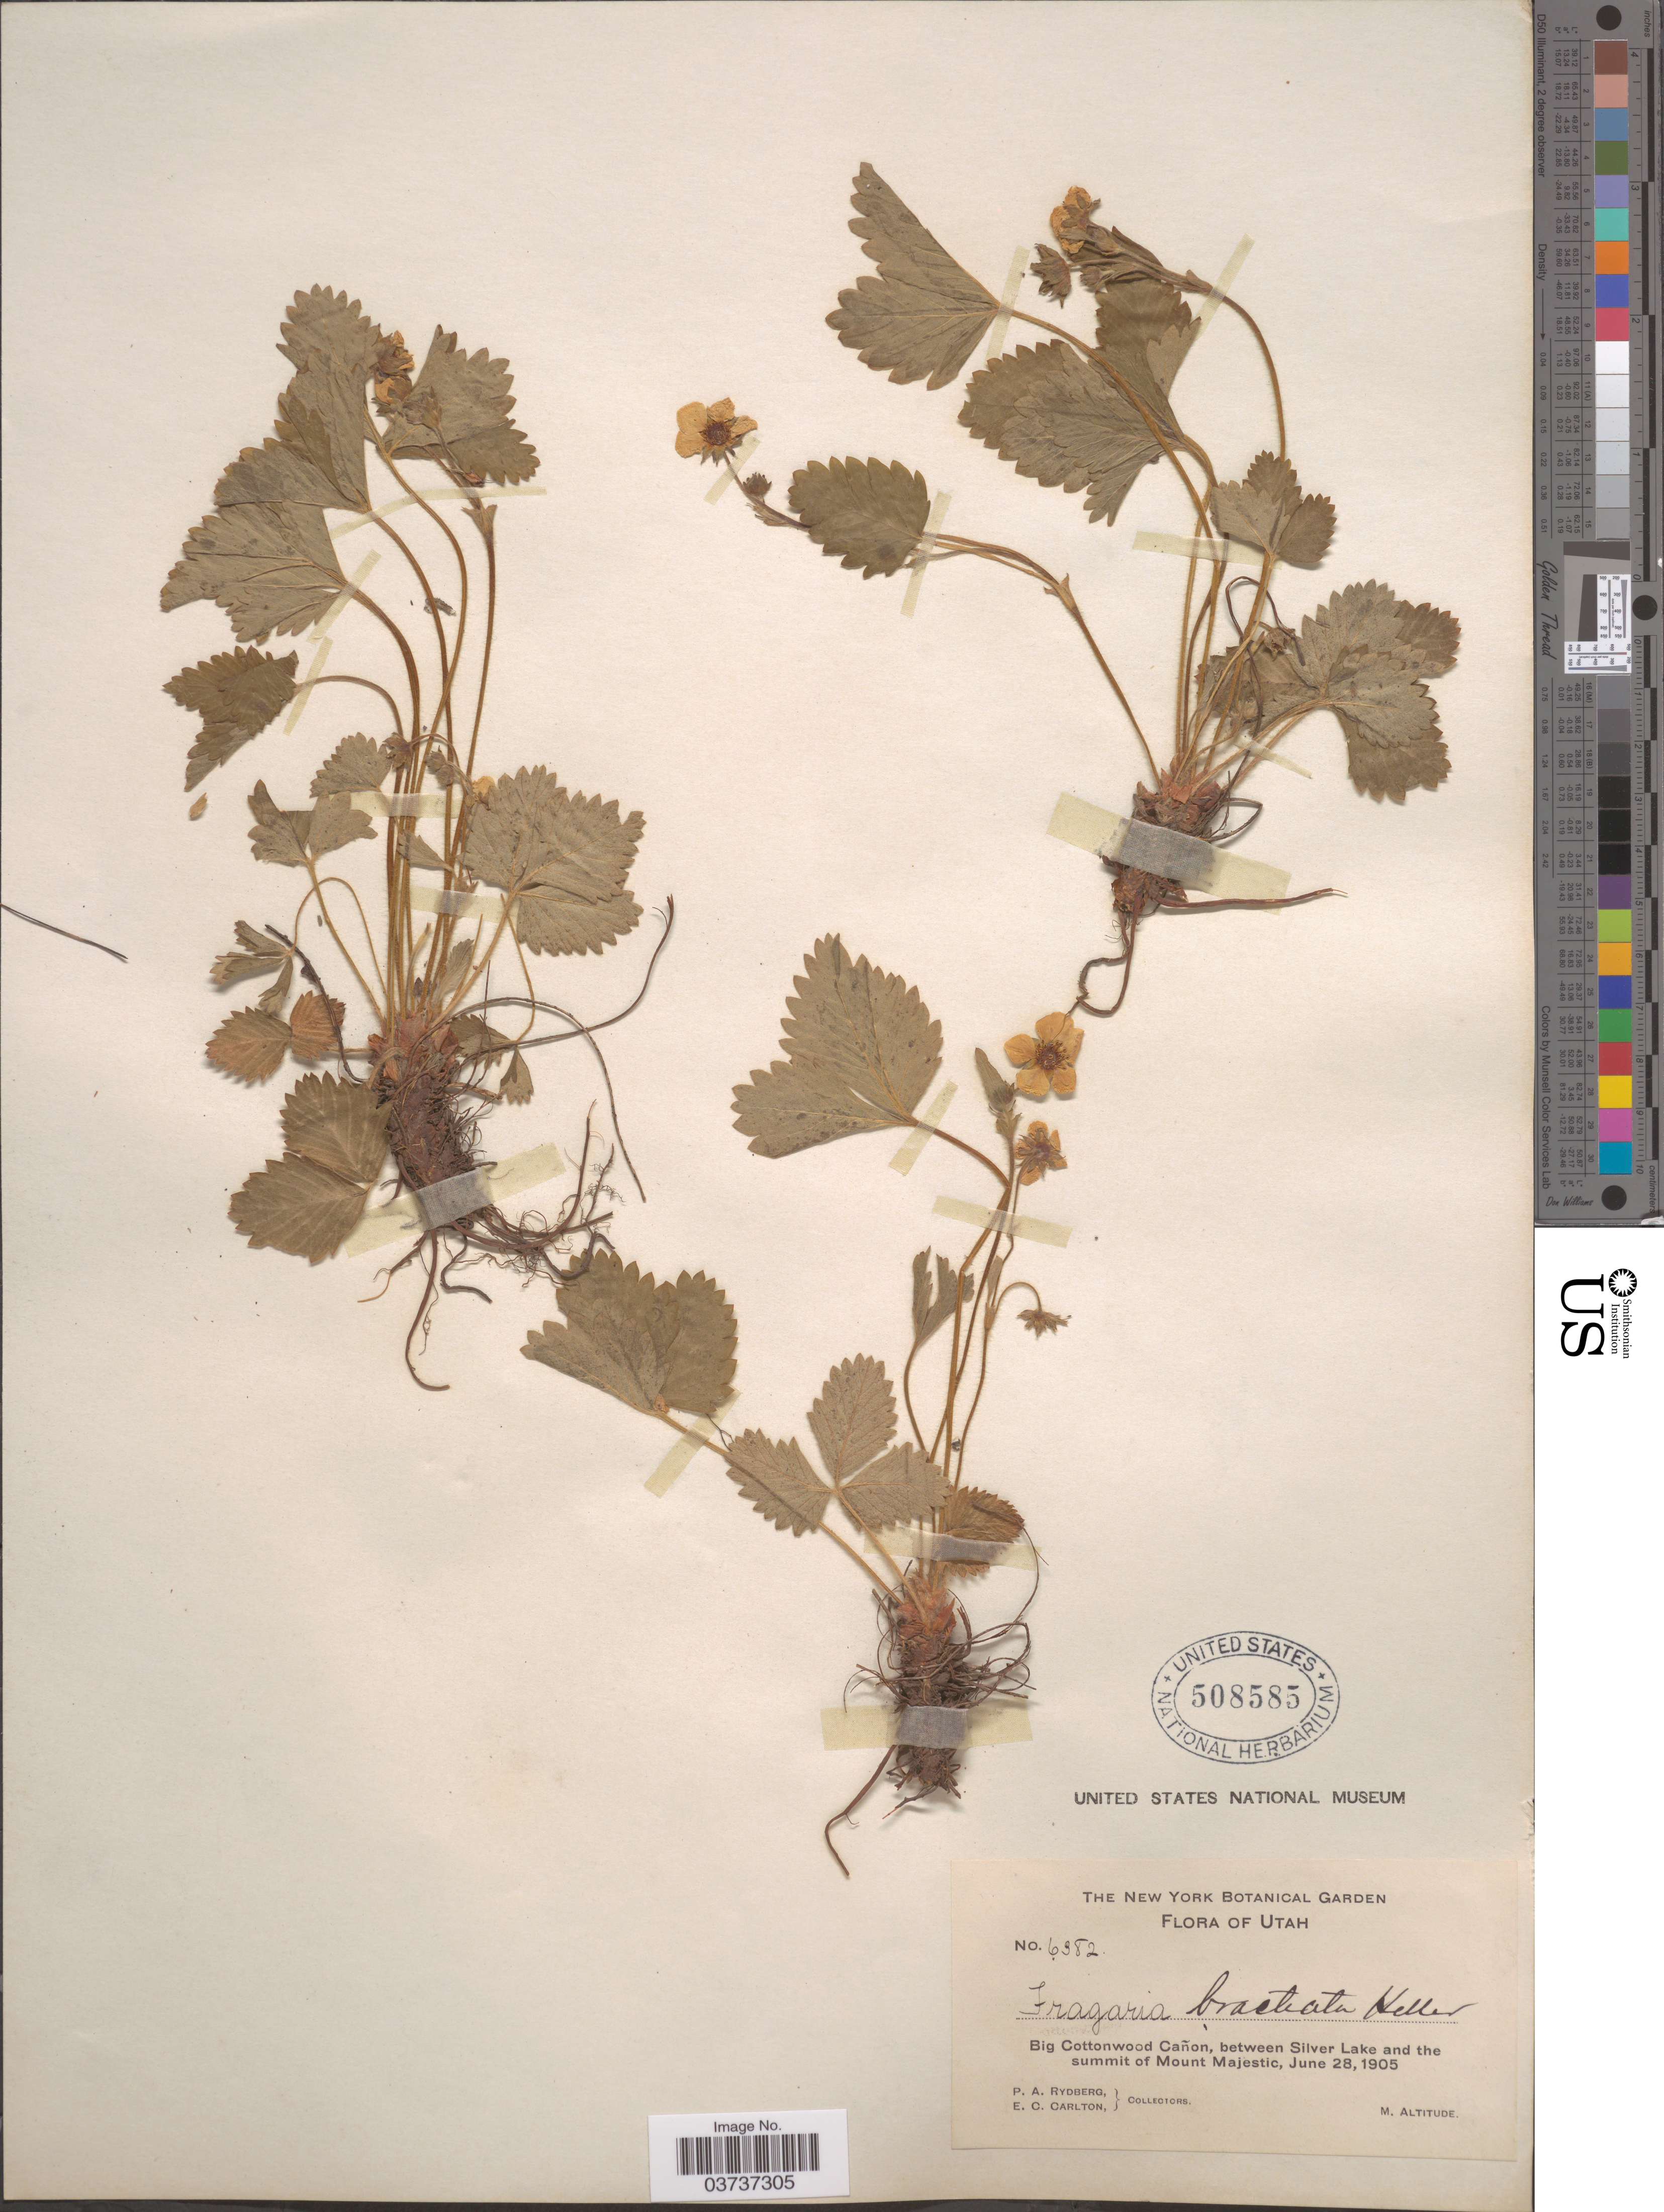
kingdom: Plantae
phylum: Tracheophyta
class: Magnoliopsida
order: Rosales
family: Rosaceae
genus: Fragaria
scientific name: Fragaria vesca subsp. bracteata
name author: L.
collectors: P. A. Rydberg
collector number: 6382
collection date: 1905-06-28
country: United States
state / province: Utah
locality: Big Cottonwood Cañon, between Silver Lake and the summit of Mount Majestic.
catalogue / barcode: US 508585